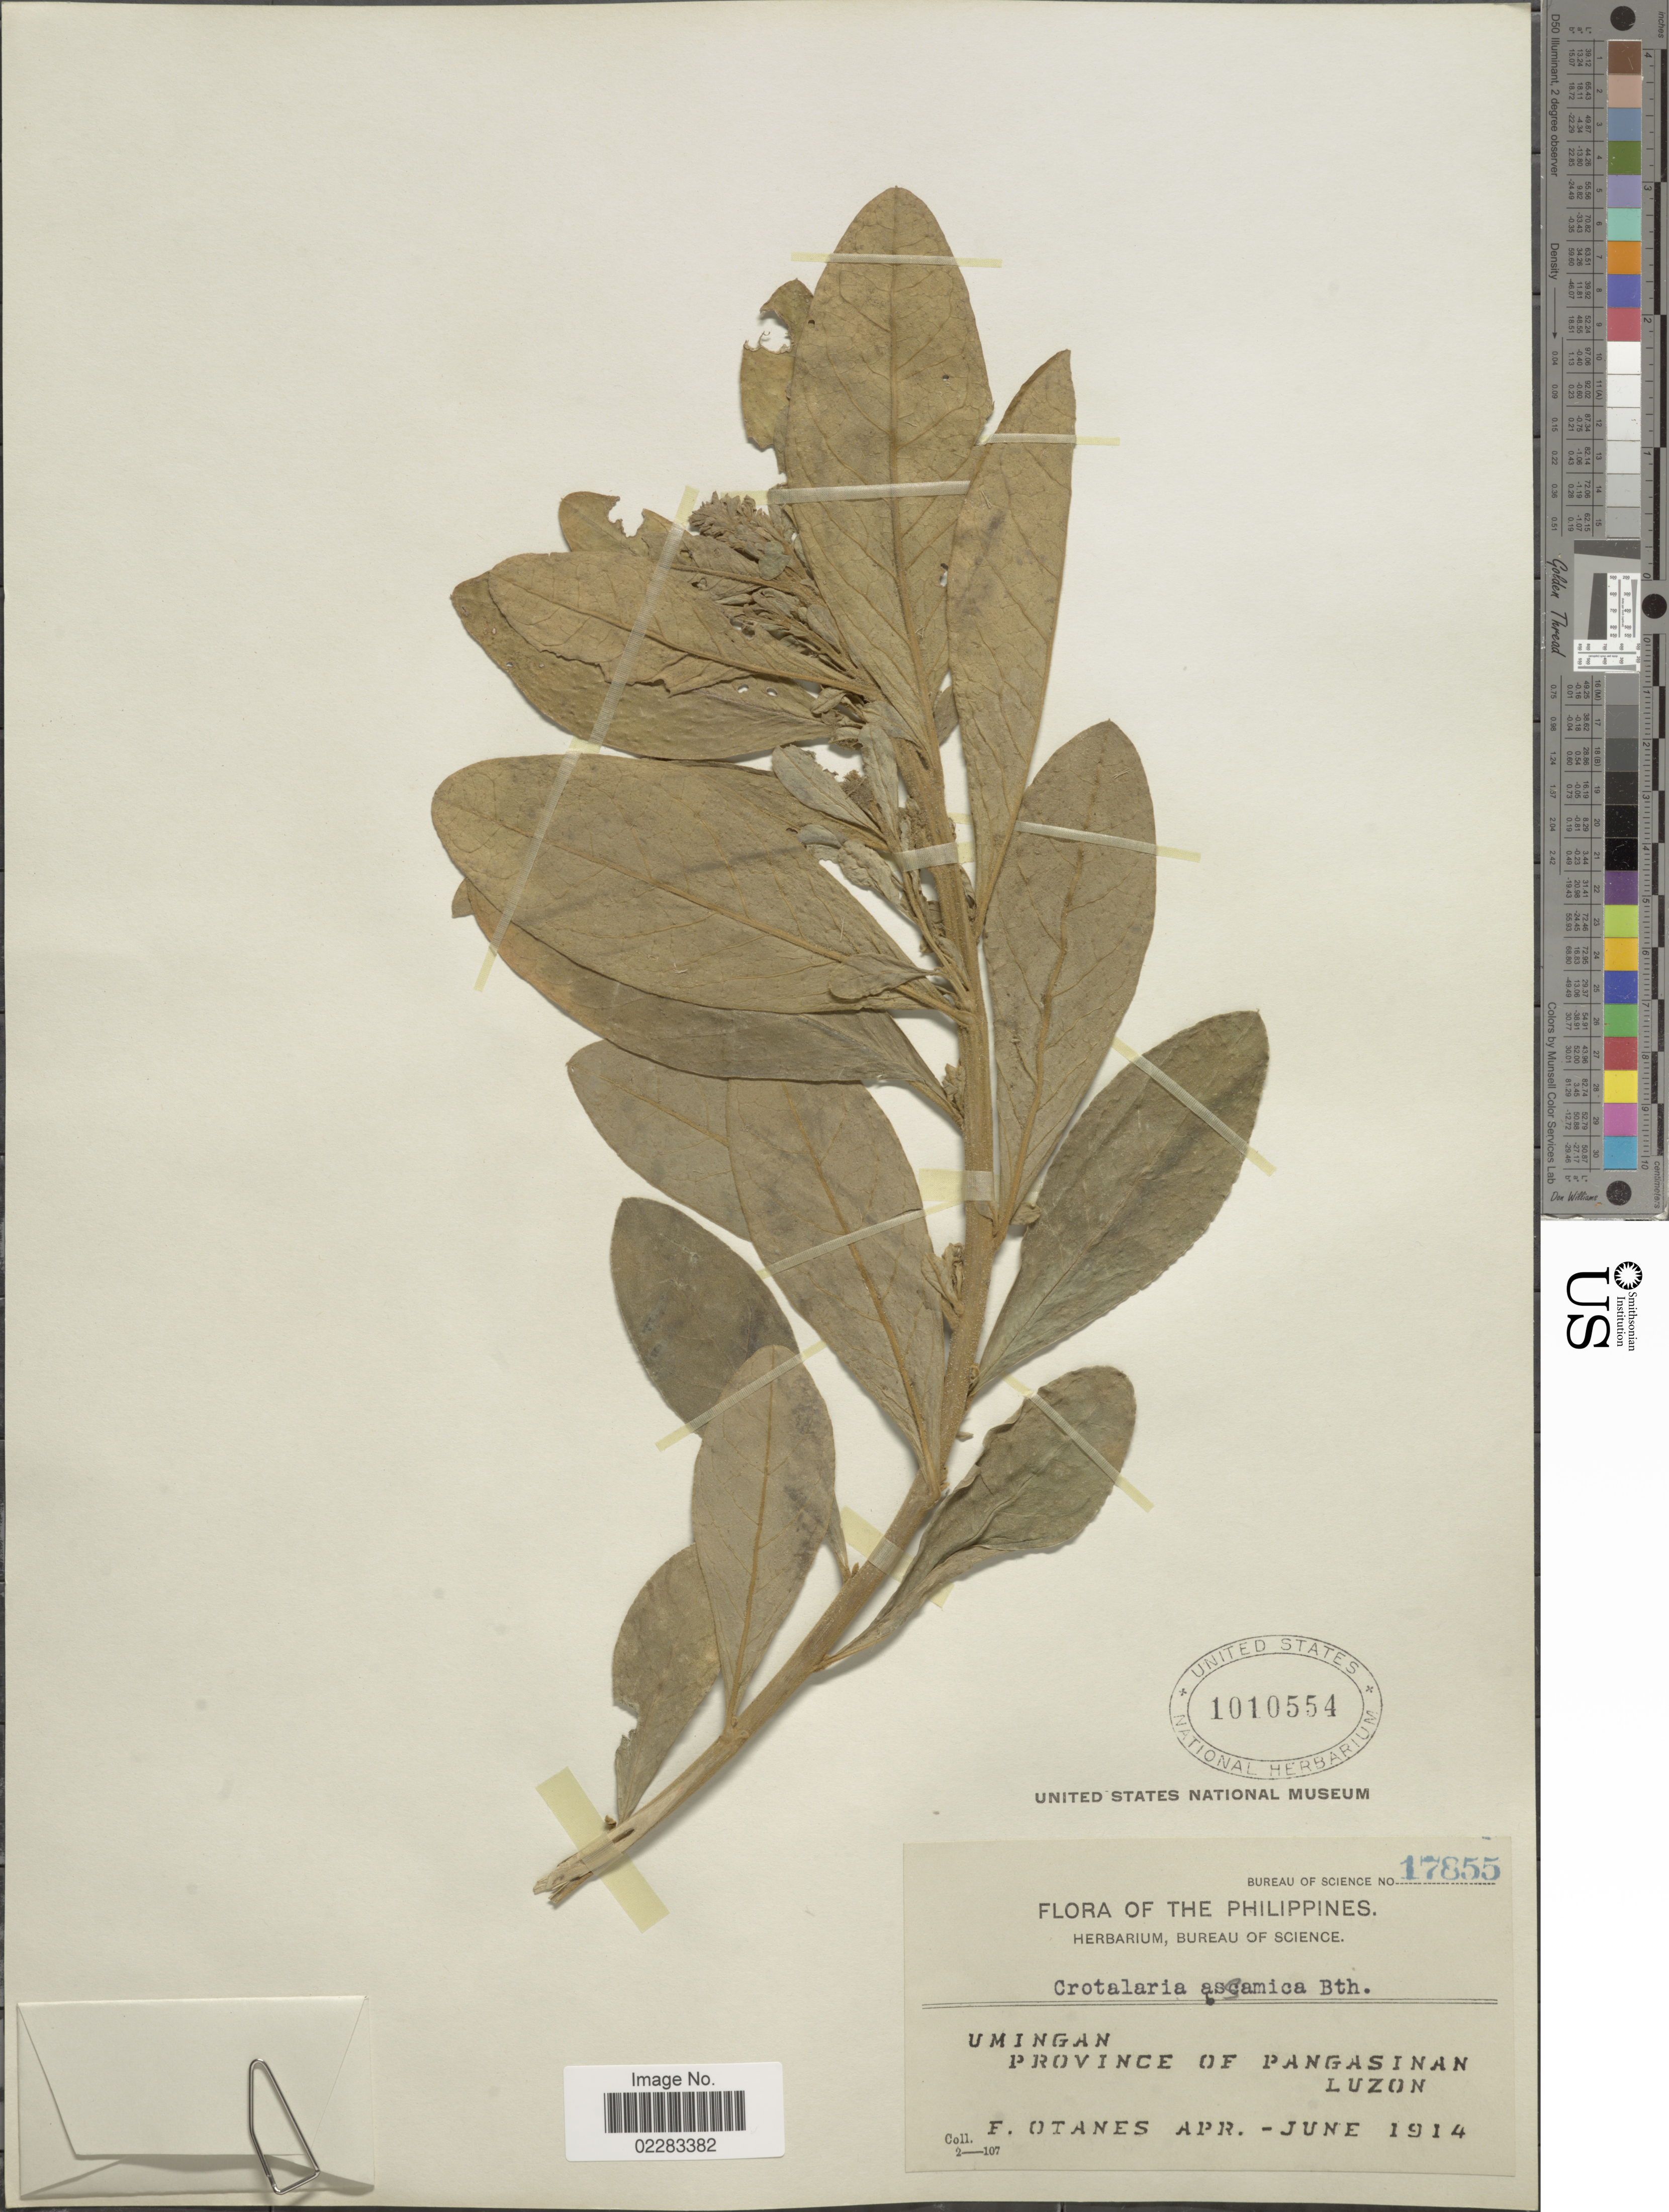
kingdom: Plantae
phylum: Tracheophyta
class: Magnoliopsida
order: Fabales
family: Fabaceae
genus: Crotalaria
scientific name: Crotalaria assamica var. philippinensis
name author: Adema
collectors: F. Q. Otanes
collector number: Bureau of Science 17855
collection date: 1914-04/1914-06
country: Philippines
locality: Umingan, Province of Pangasinan, Luzon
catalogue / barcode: US 1010554